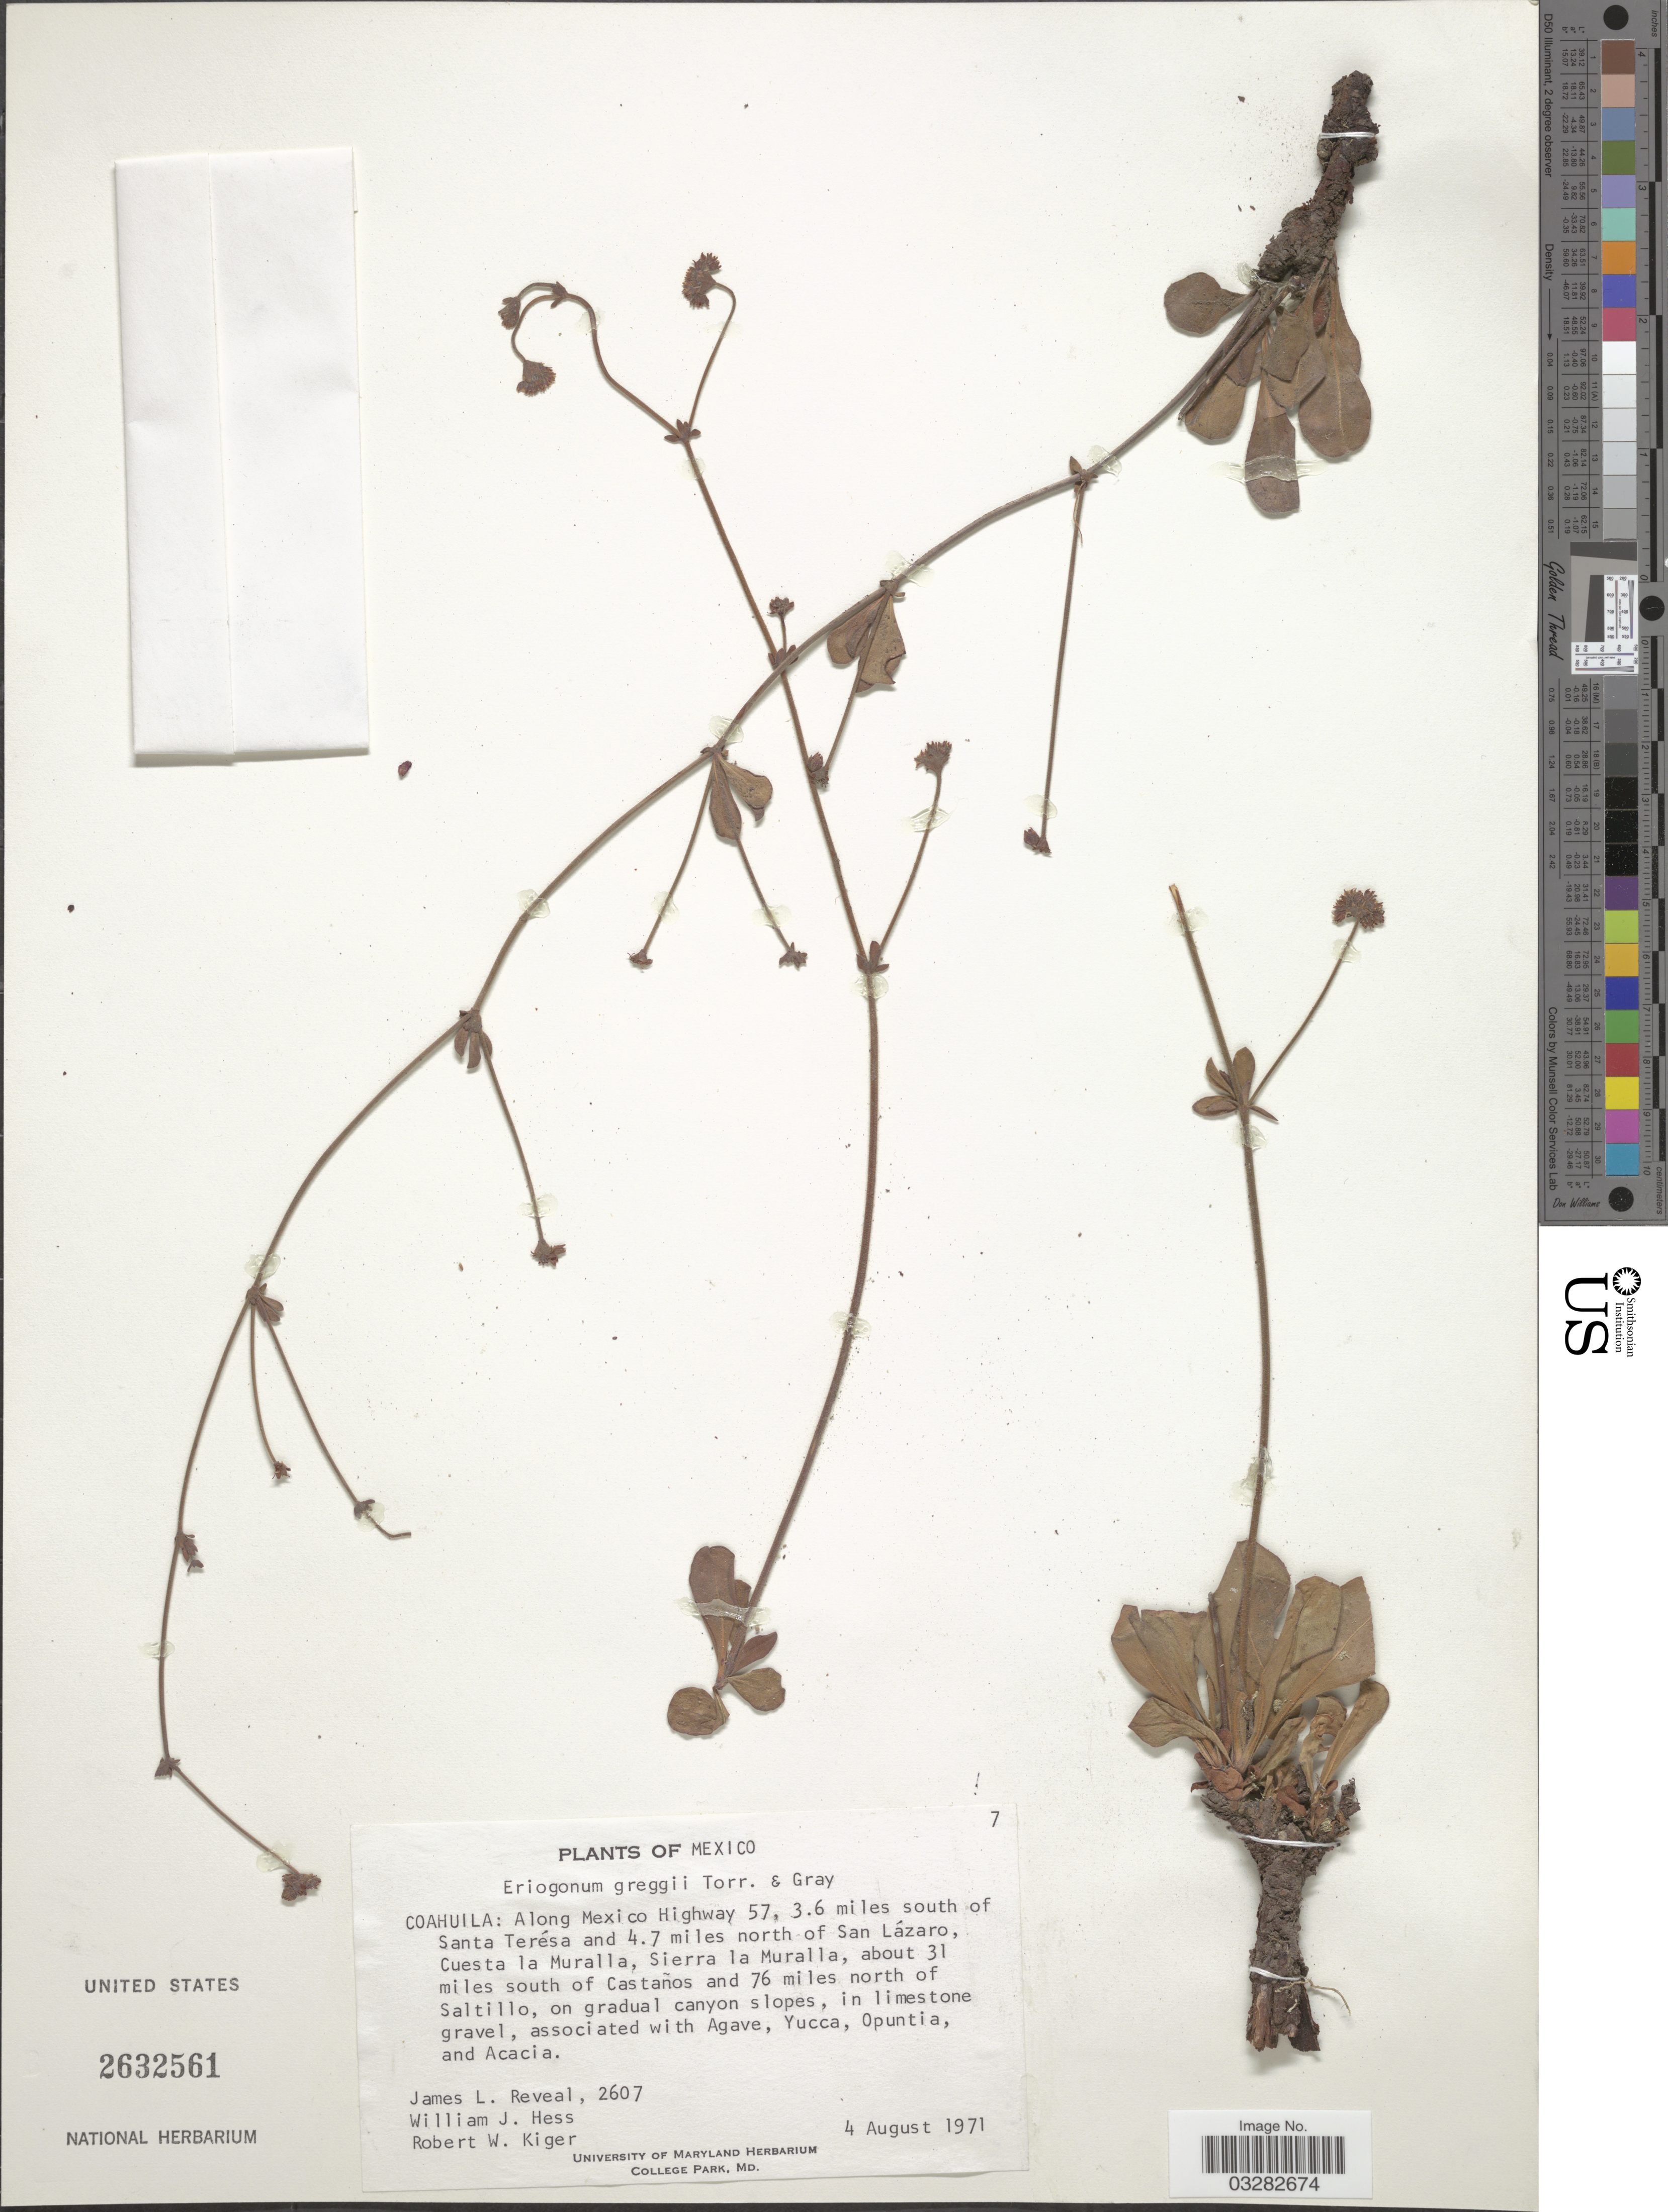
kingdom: Plantae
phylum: Tracheophyta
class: Magnoliopsida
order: Caryophyllales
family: Polygonaceae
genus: Eriogonum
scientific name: Eriogonum greggii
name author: Torr. & A. Gray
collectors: J. L. Reveal, W. Hess & R. Kiger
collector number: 2607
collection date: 1971-08-04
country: Mexico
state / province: Coahuila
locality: Along Mexico Highway 57, 3.6 miles south of Santa Terésa and 4.7 miles north of San Lázaro, Cuesta la Muralla, Sierra la Muralla, about 31 miles south of Castaños and 76 miles north of Saltillo, on gradual canyon slopes.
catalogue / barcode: US 2632561